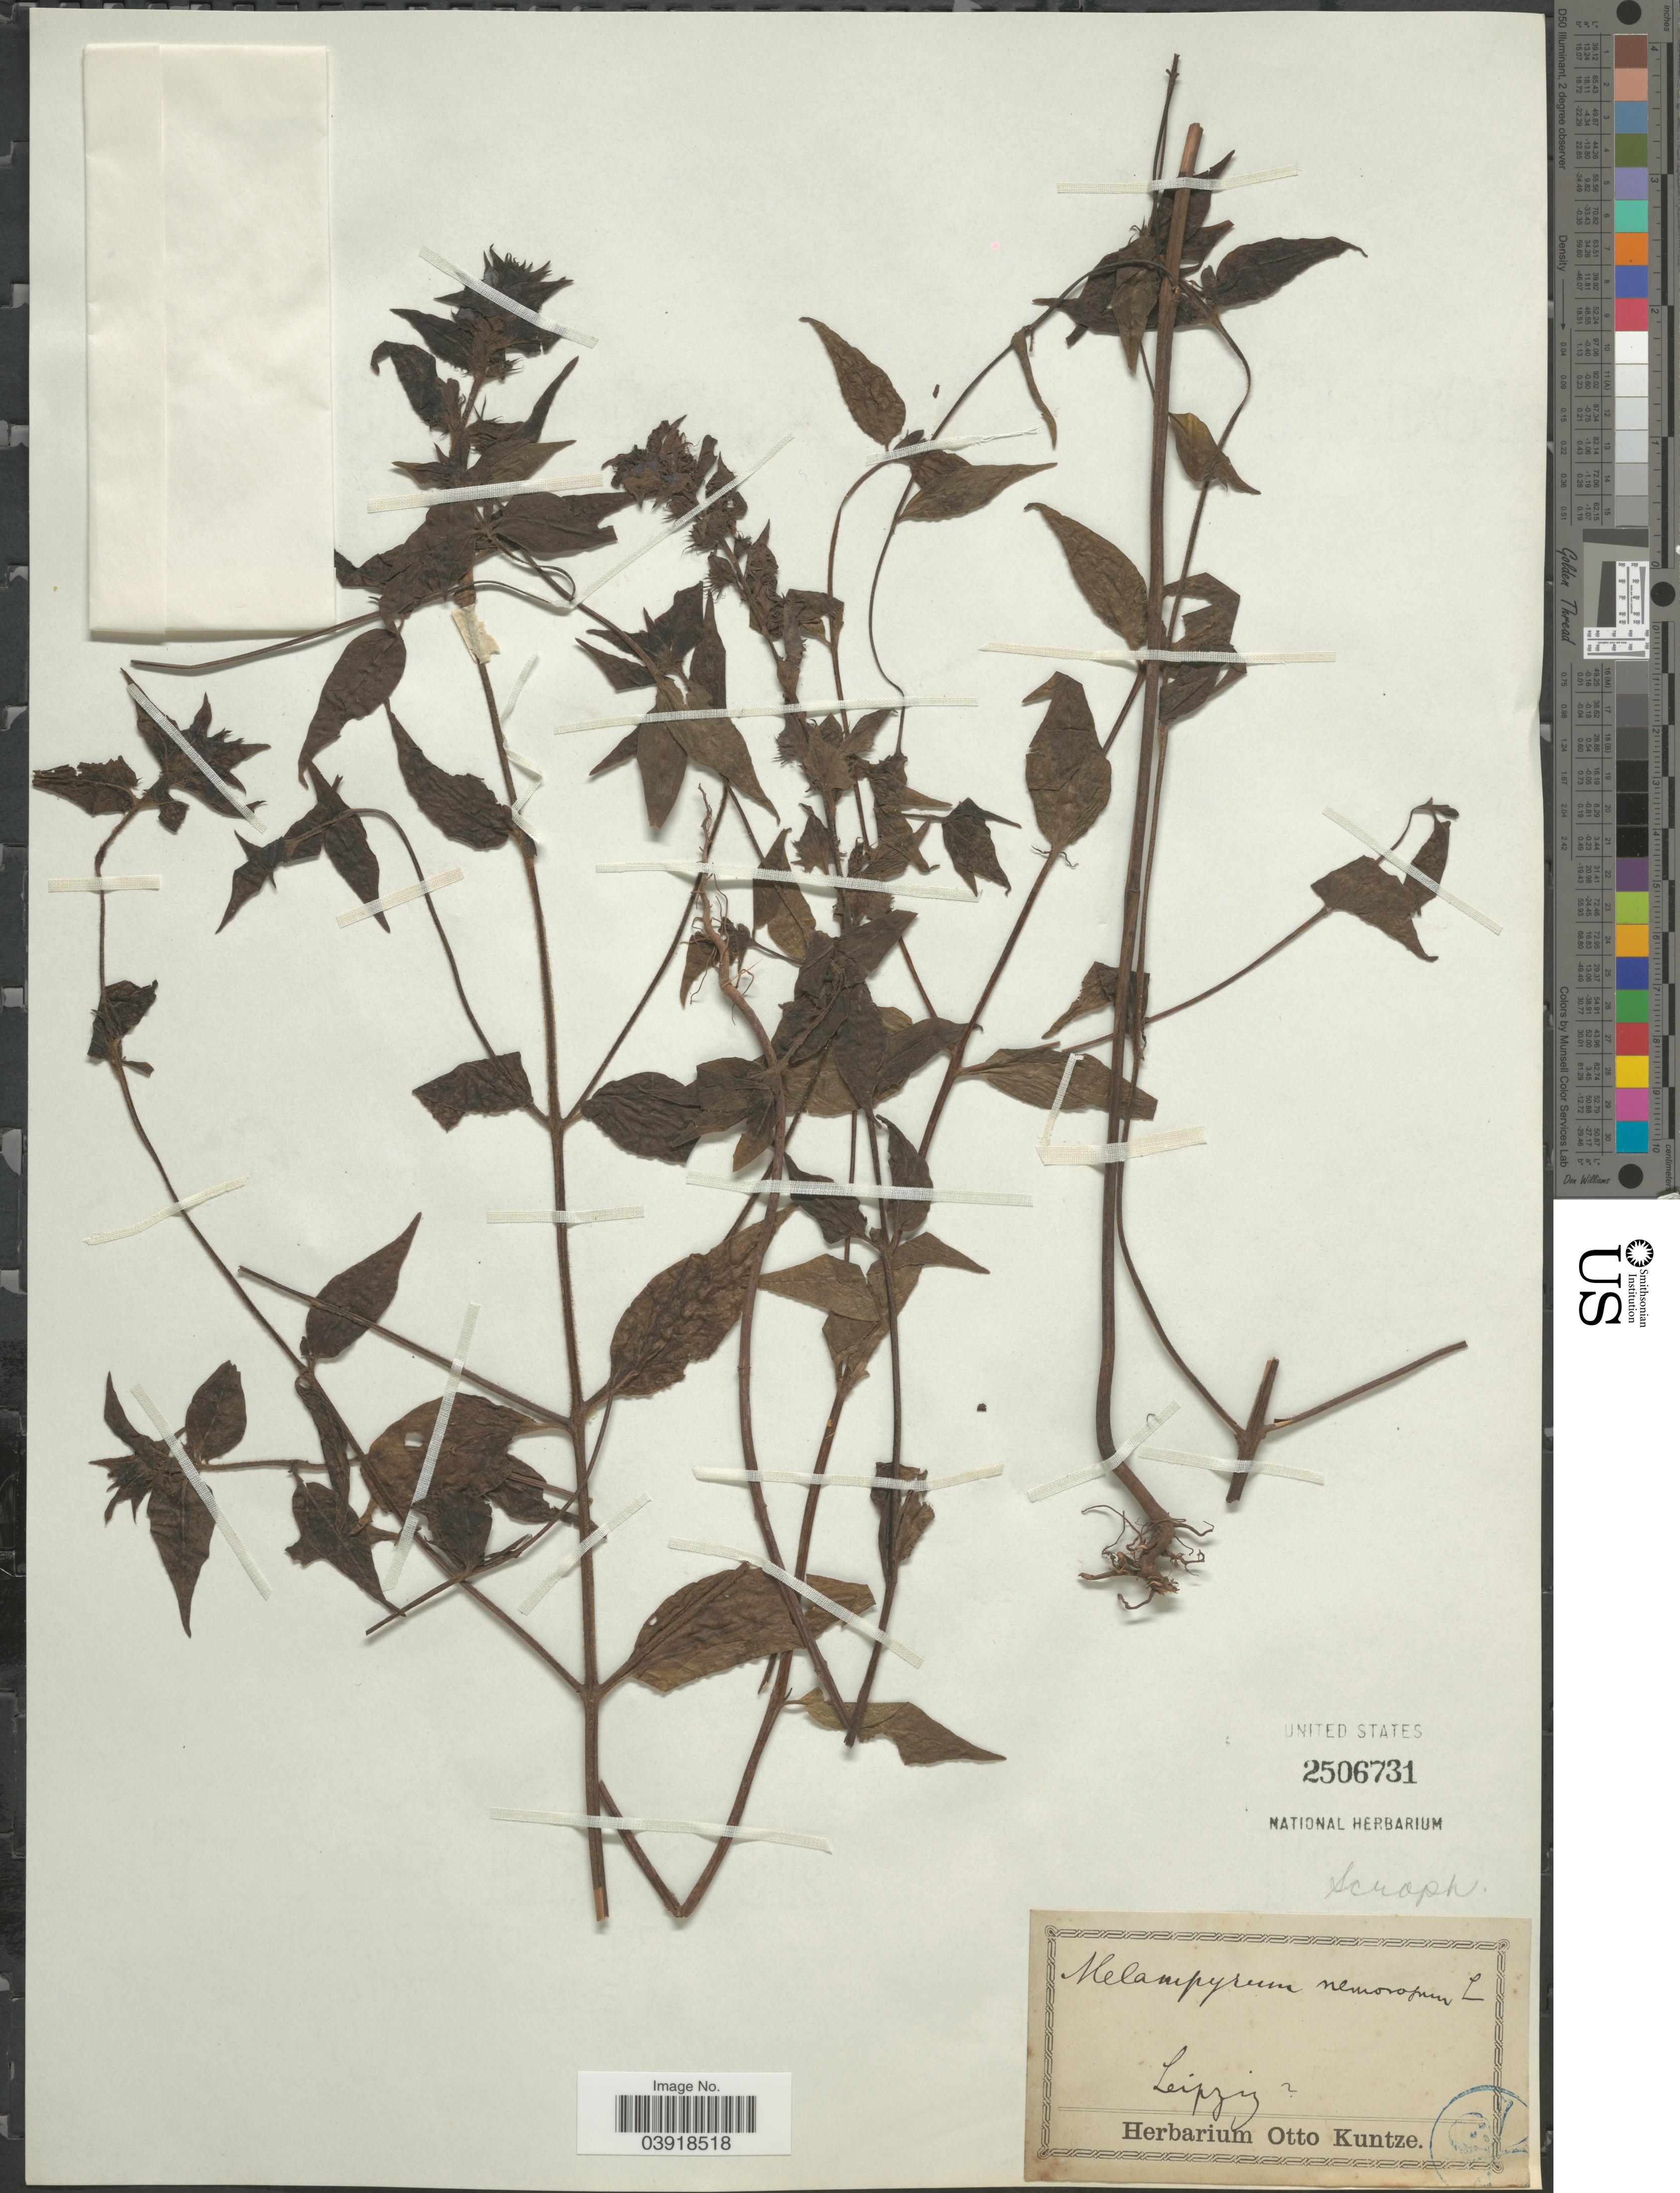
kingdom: Plantae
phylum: Tracheophyta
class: Magnoliopsida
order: Lamiales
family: Orobanchaceae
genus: Melampyrum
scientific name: Melampyrum nemorosum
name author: Baumg.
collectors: ex herb. Otto Kuntze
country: Germany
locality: Leipzig.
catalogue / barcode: US 2506731